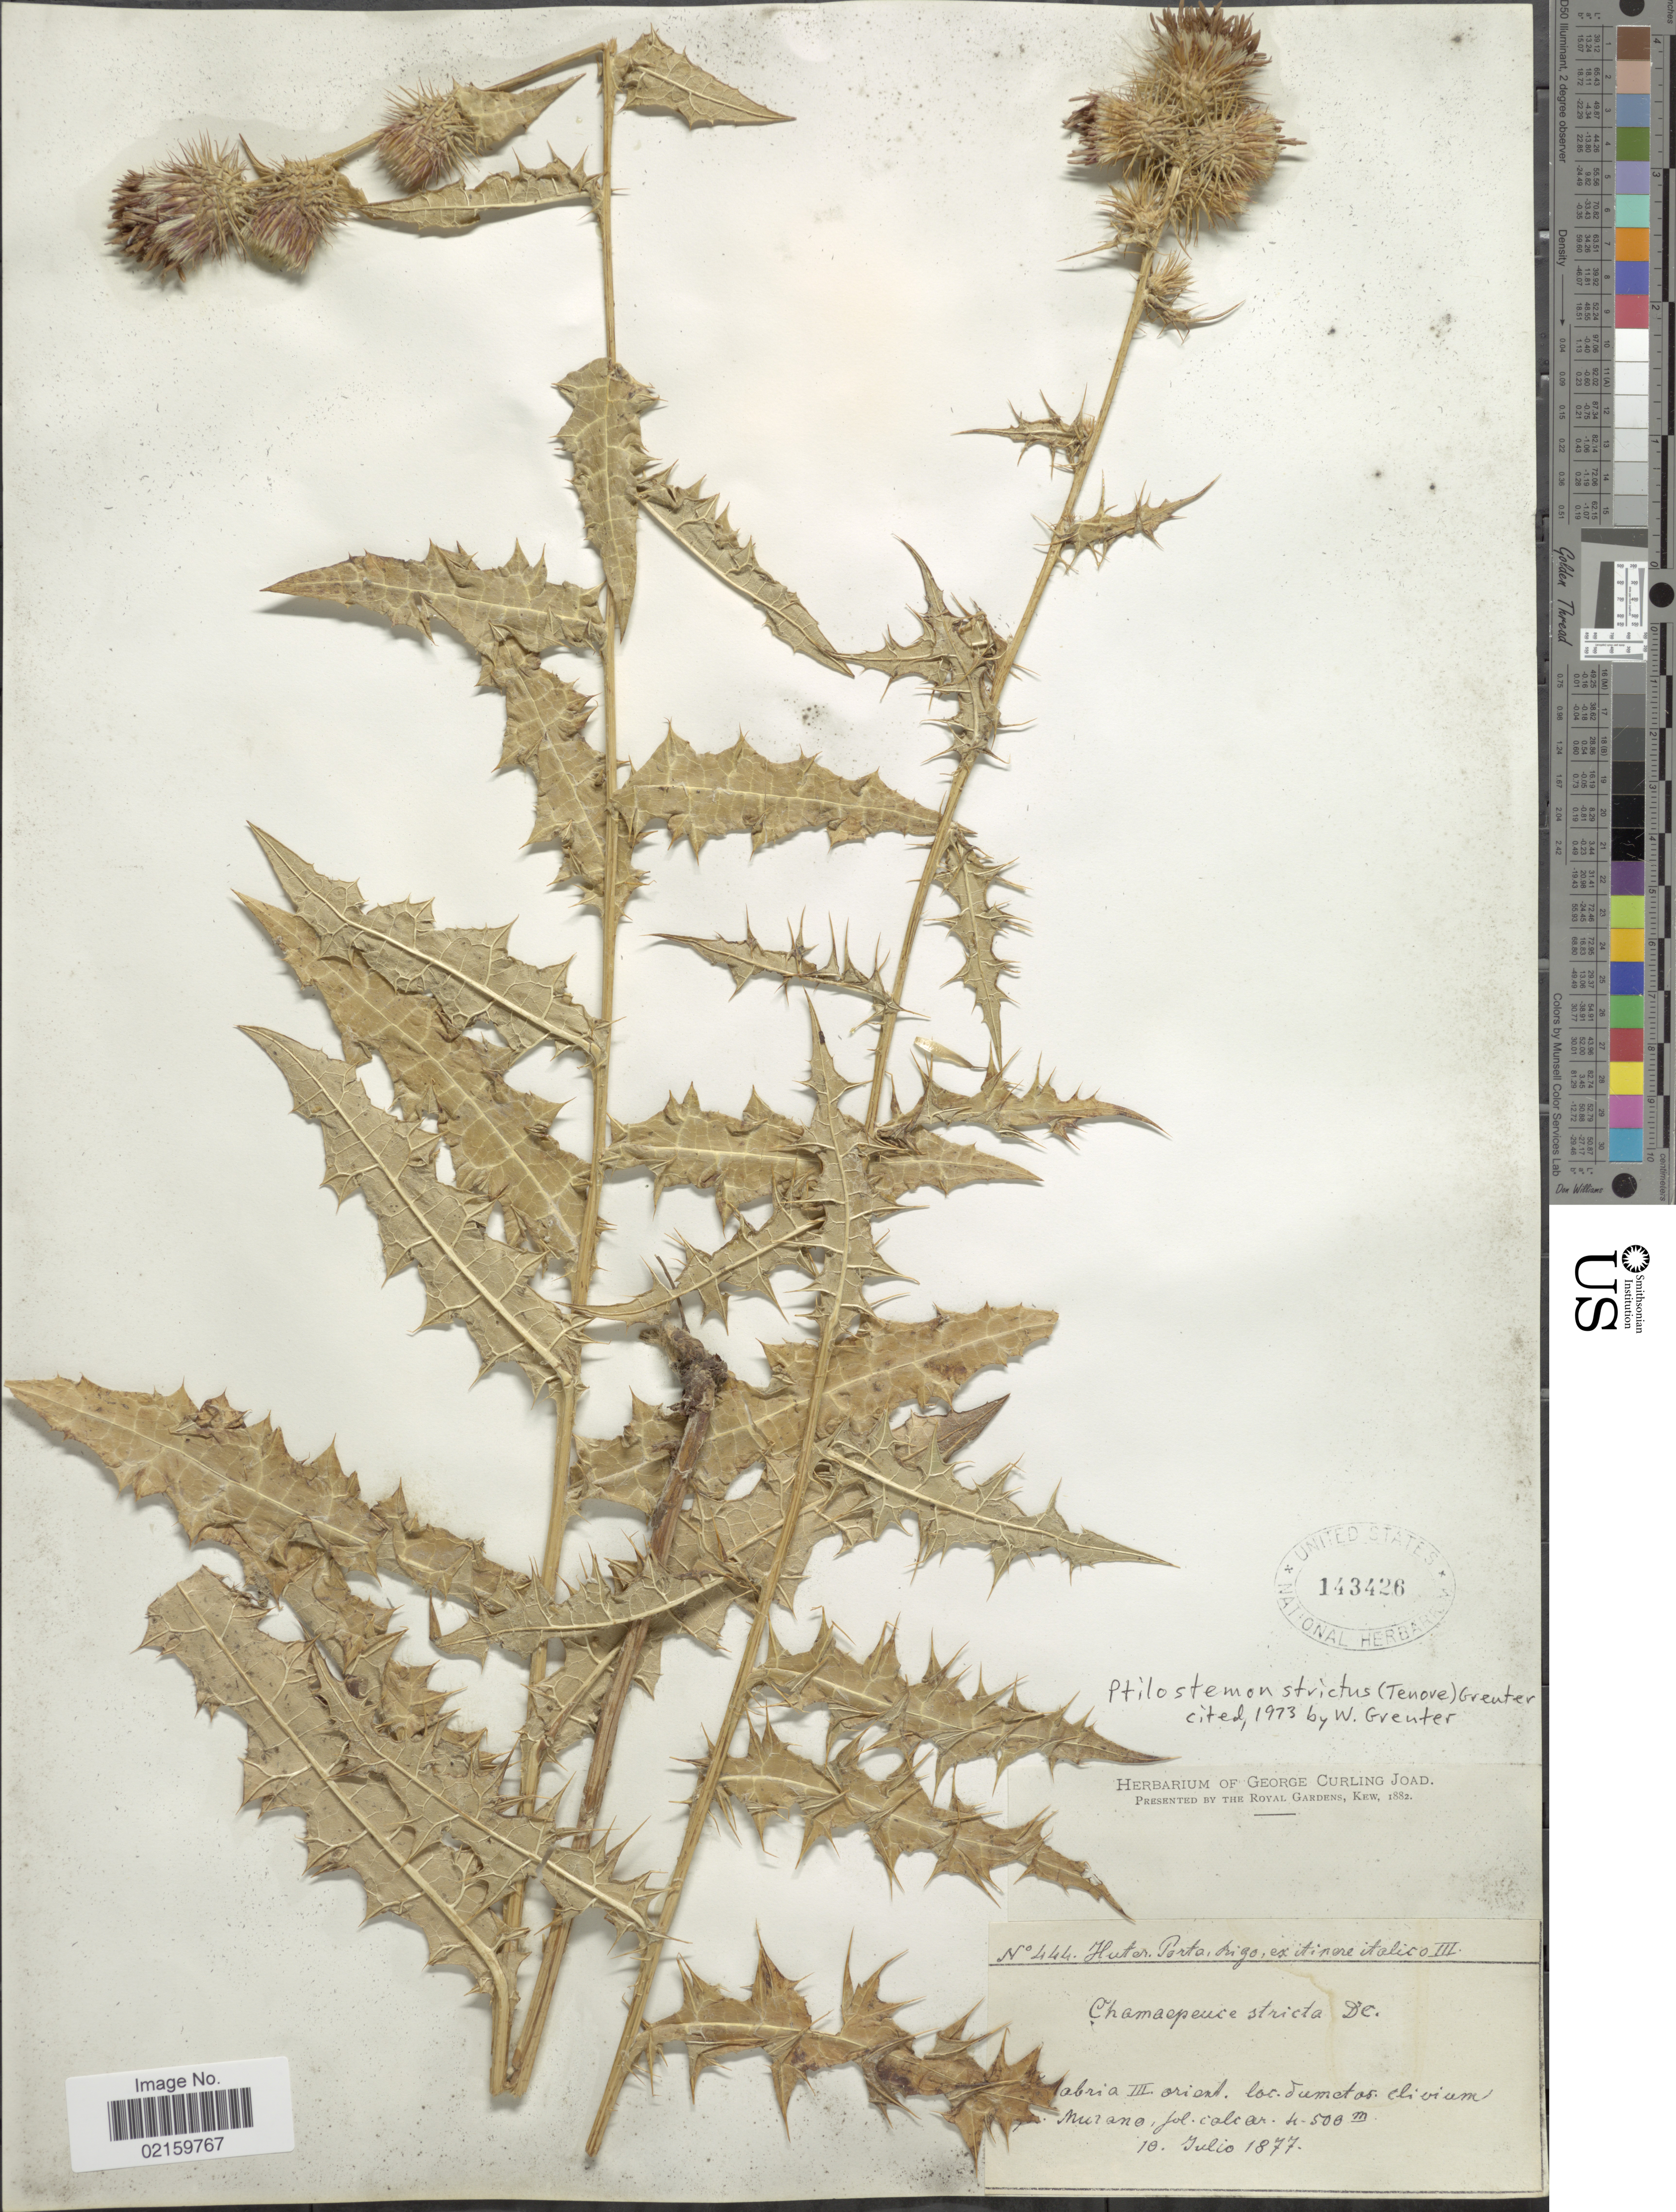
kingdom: Plantae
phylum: Tracheophyta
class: Magnoliopsida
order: Asterales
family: Asteraceae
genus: Ptilostemon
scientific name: Ptilostemon strictus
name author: (Ten.) Greuter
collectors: -. Huter & P. Porta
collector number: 444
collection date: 1877-07-10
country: Italy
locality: Abria III orient. loc. dumetos. clivium mutano, fol. calcar [interpreted]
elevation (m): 400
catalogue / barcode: US 143426